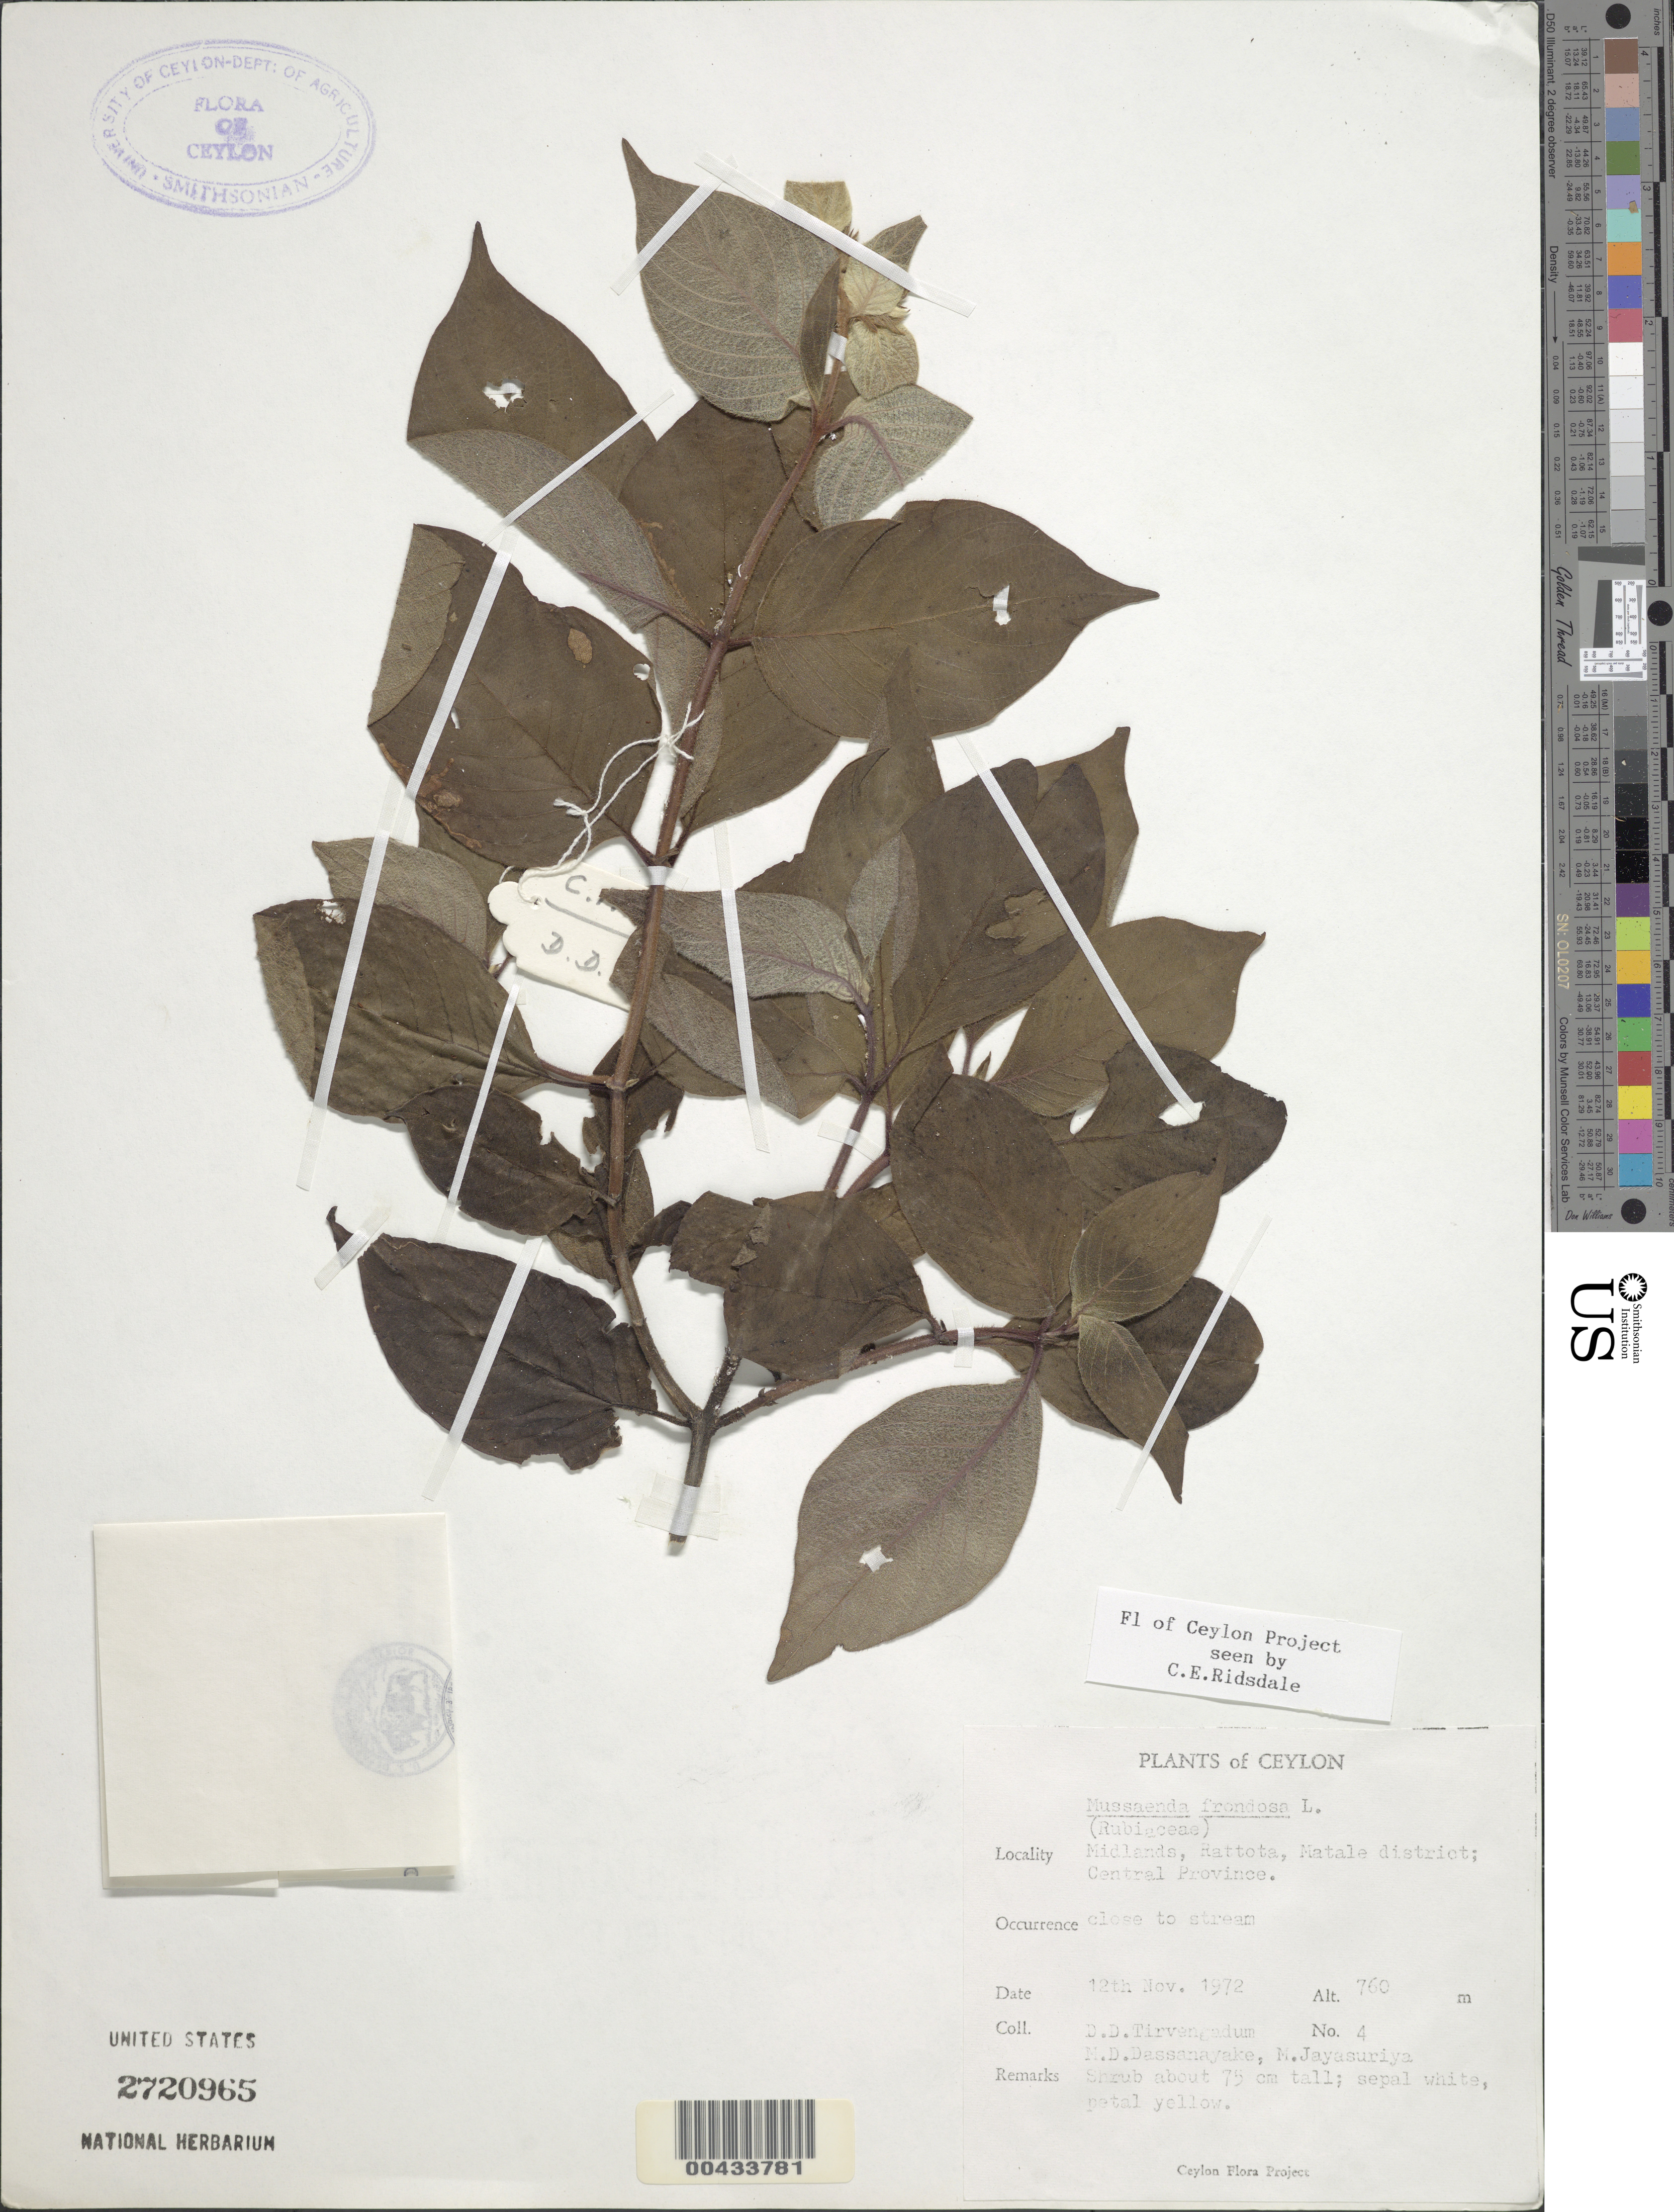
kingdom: Plantae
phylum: Tracheophyta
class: Magnoliopsida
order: Gentianales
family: Rubiaceae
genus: Mussaenda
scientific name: Mussaenda frondosa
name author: L.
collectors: D. Tirvengadum, M. Dassanayake & A. H. Jayasuriya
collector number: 4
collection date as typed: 12 Nov 1972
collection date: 1972-11-12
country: Sri Lanka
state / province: Central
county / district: Matale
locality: Midlands, Rattota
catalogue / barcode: US 2720965